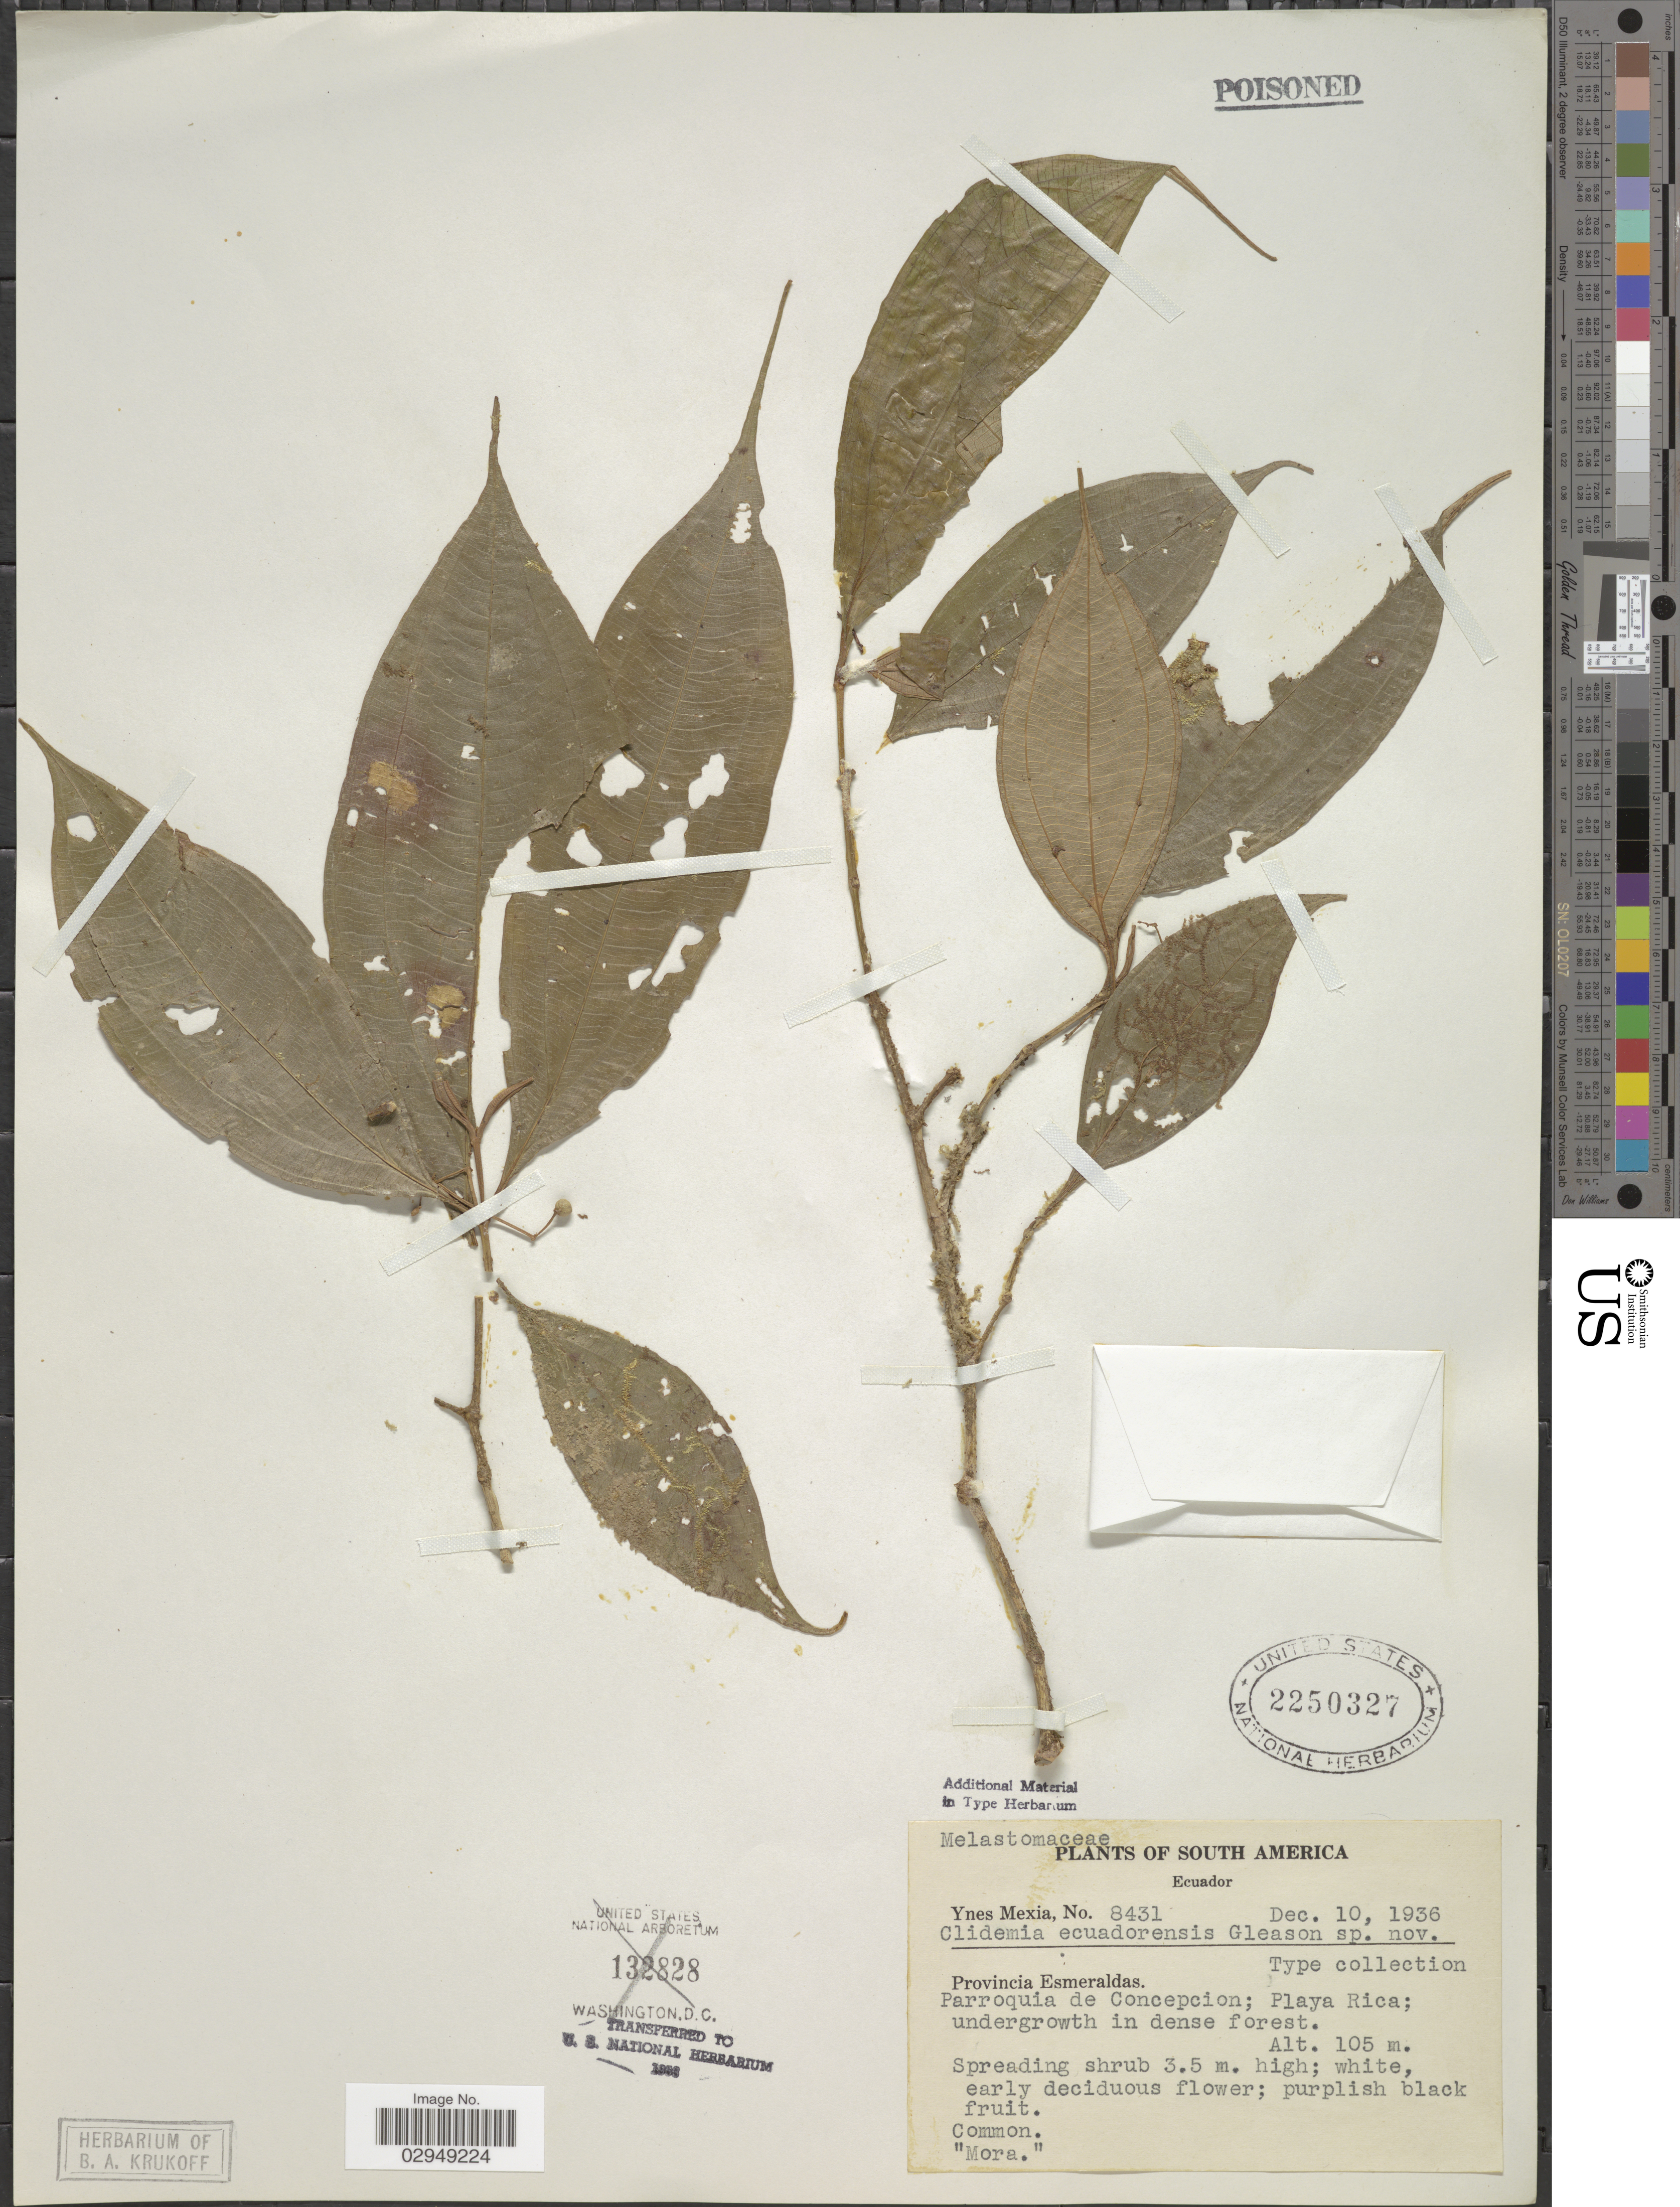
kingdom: Plantae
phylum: Tracheophyta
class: Magnoliopsida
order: Myrtales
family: Melastomataceae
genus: Clidemia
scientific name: Clidemia ecuadorensis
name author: Gleason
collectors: Y. Mexia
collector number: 8431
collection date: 1936-12-10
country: Ecuador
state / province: Esmeraldas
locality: Parroquia de Concepcion, Playa Rica.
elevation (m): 105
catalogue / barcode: US 2250327